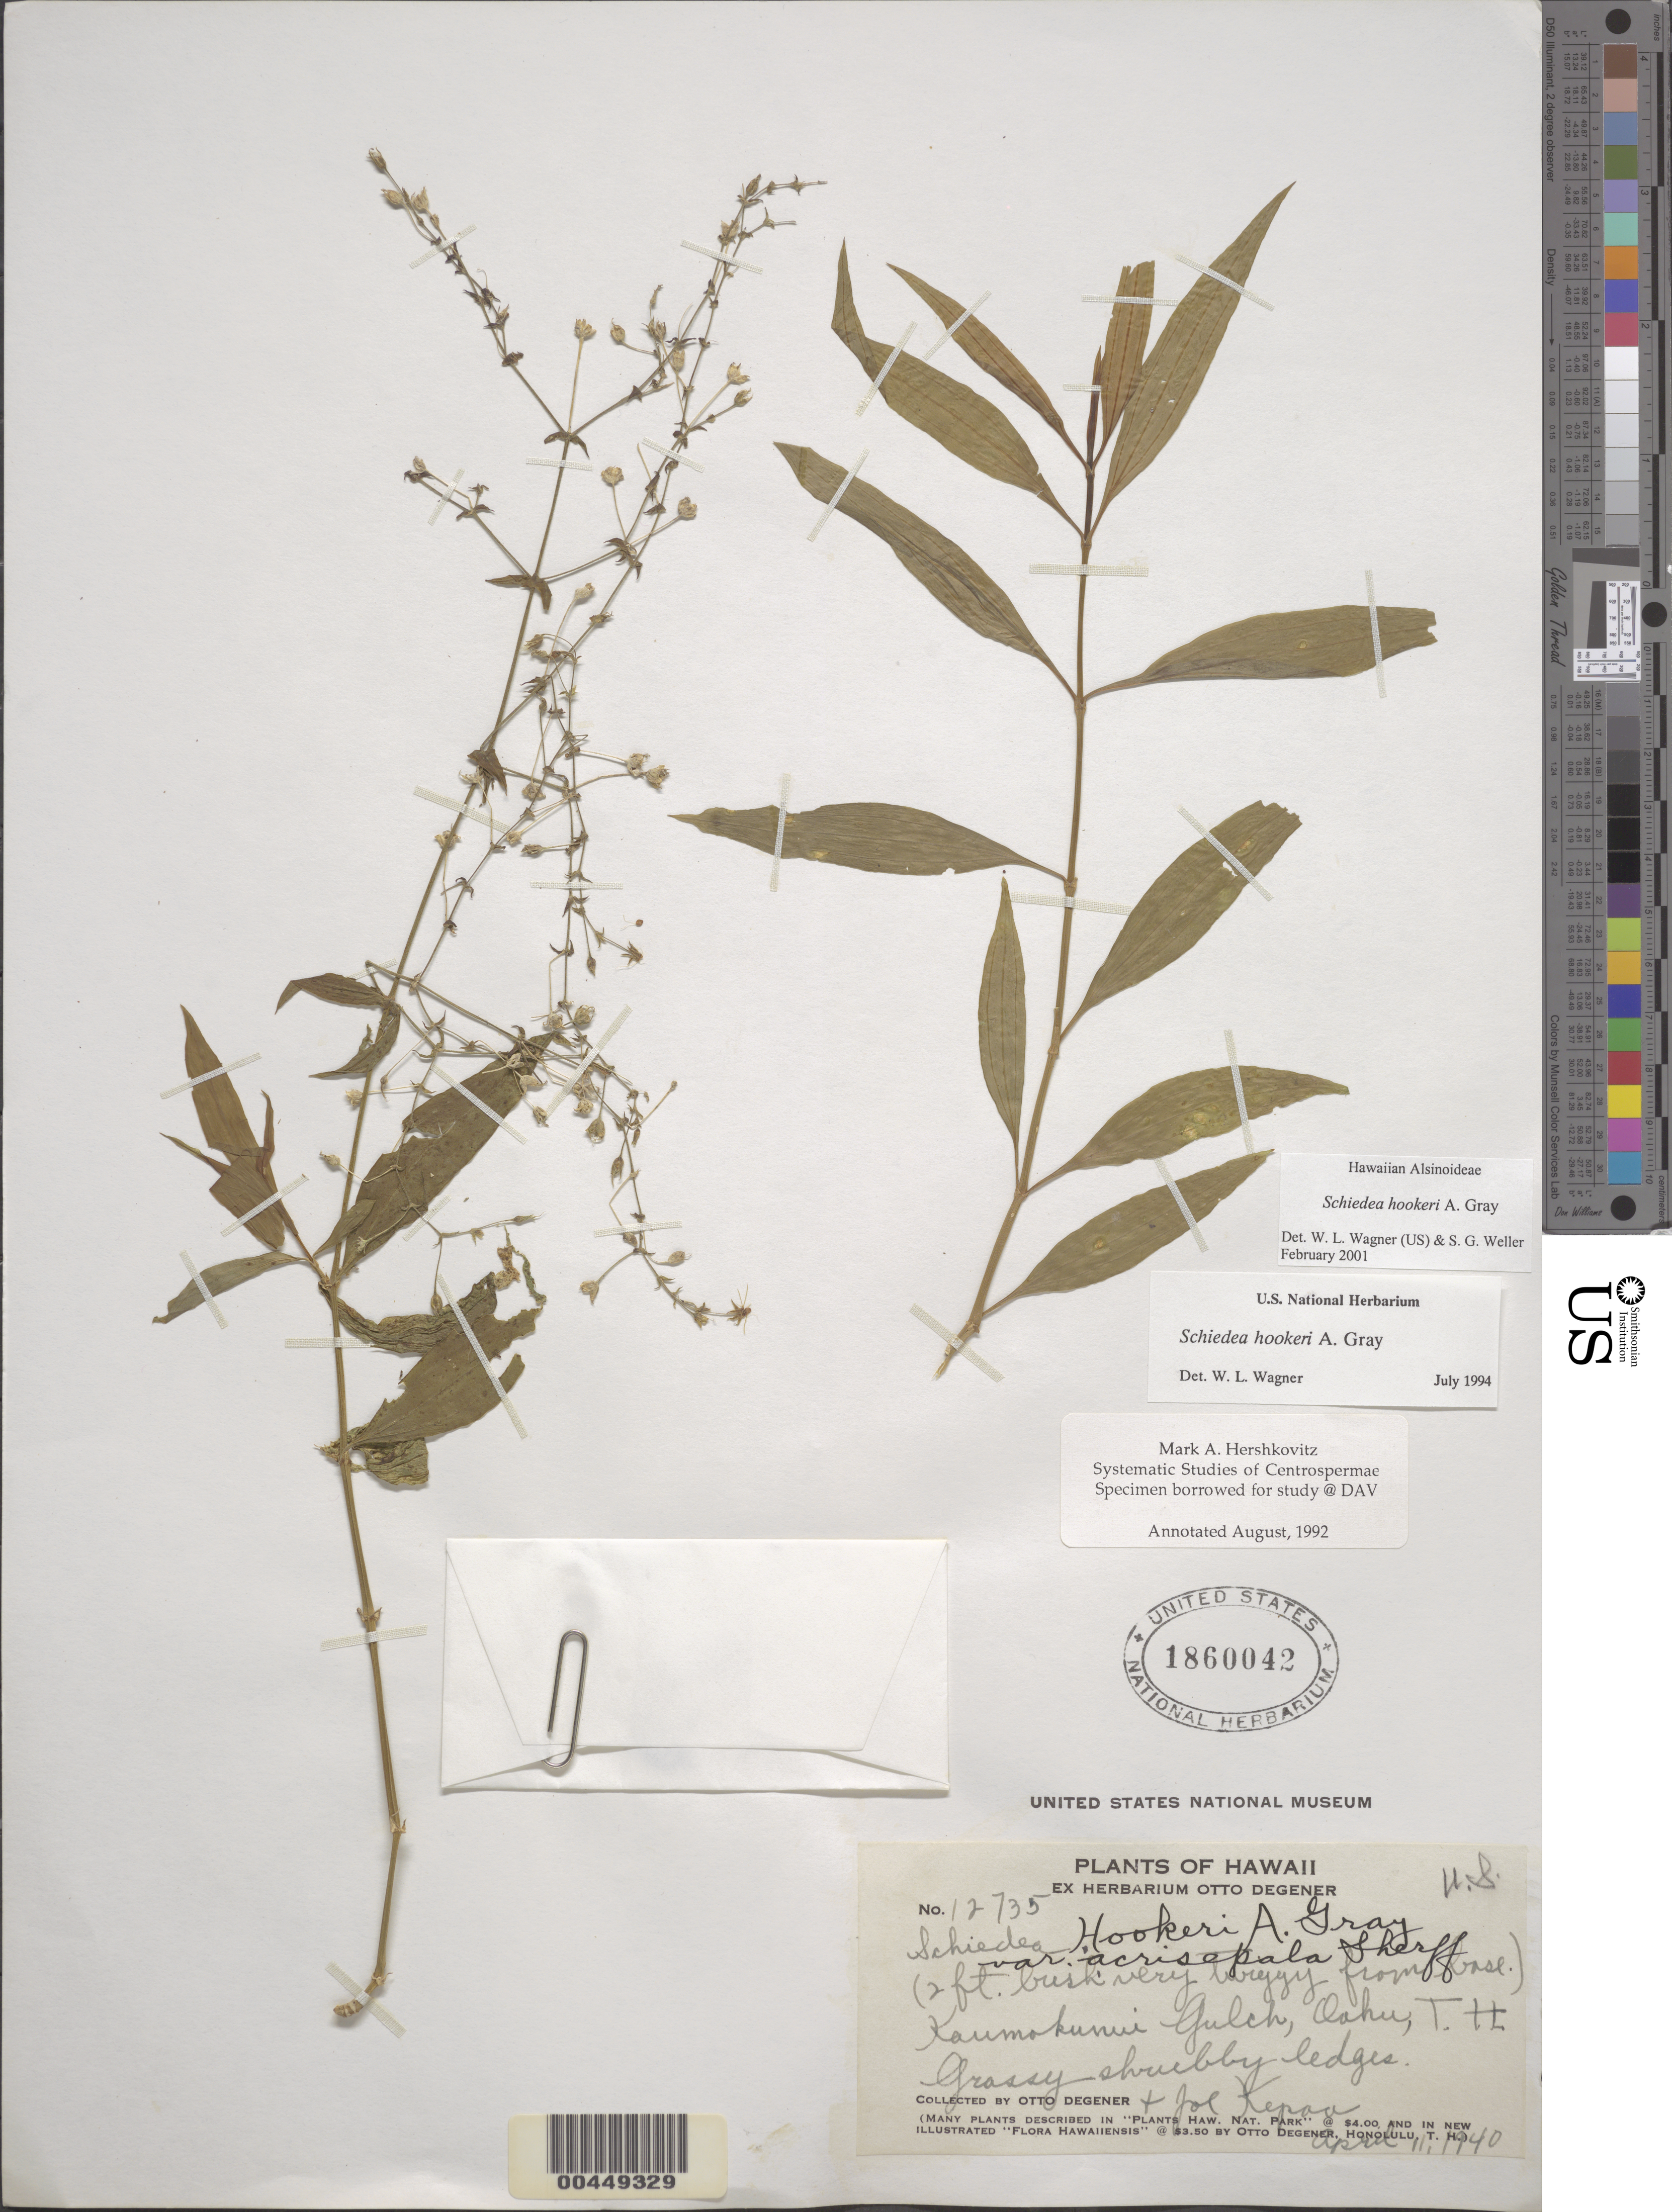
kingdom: Plantae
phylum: Tracheophyta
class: Magnoliopsida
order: Caryophyllales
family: Caryophyllaceae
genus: Schiedea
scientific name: Schiedea hookeri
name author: A. Gray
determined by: Wagner, W. L., (BOT), Smithsonian Institution - National Museum of Natural History (UNITED STATES)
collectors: O. Degener & J. Kepaa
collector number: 12735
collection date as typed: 11 Apr 1940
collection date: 1940-04-11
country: United States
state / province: Hawaii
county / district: Honolulu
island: Oahu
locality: Kaumokunui Gulch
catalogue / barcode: US 1860042